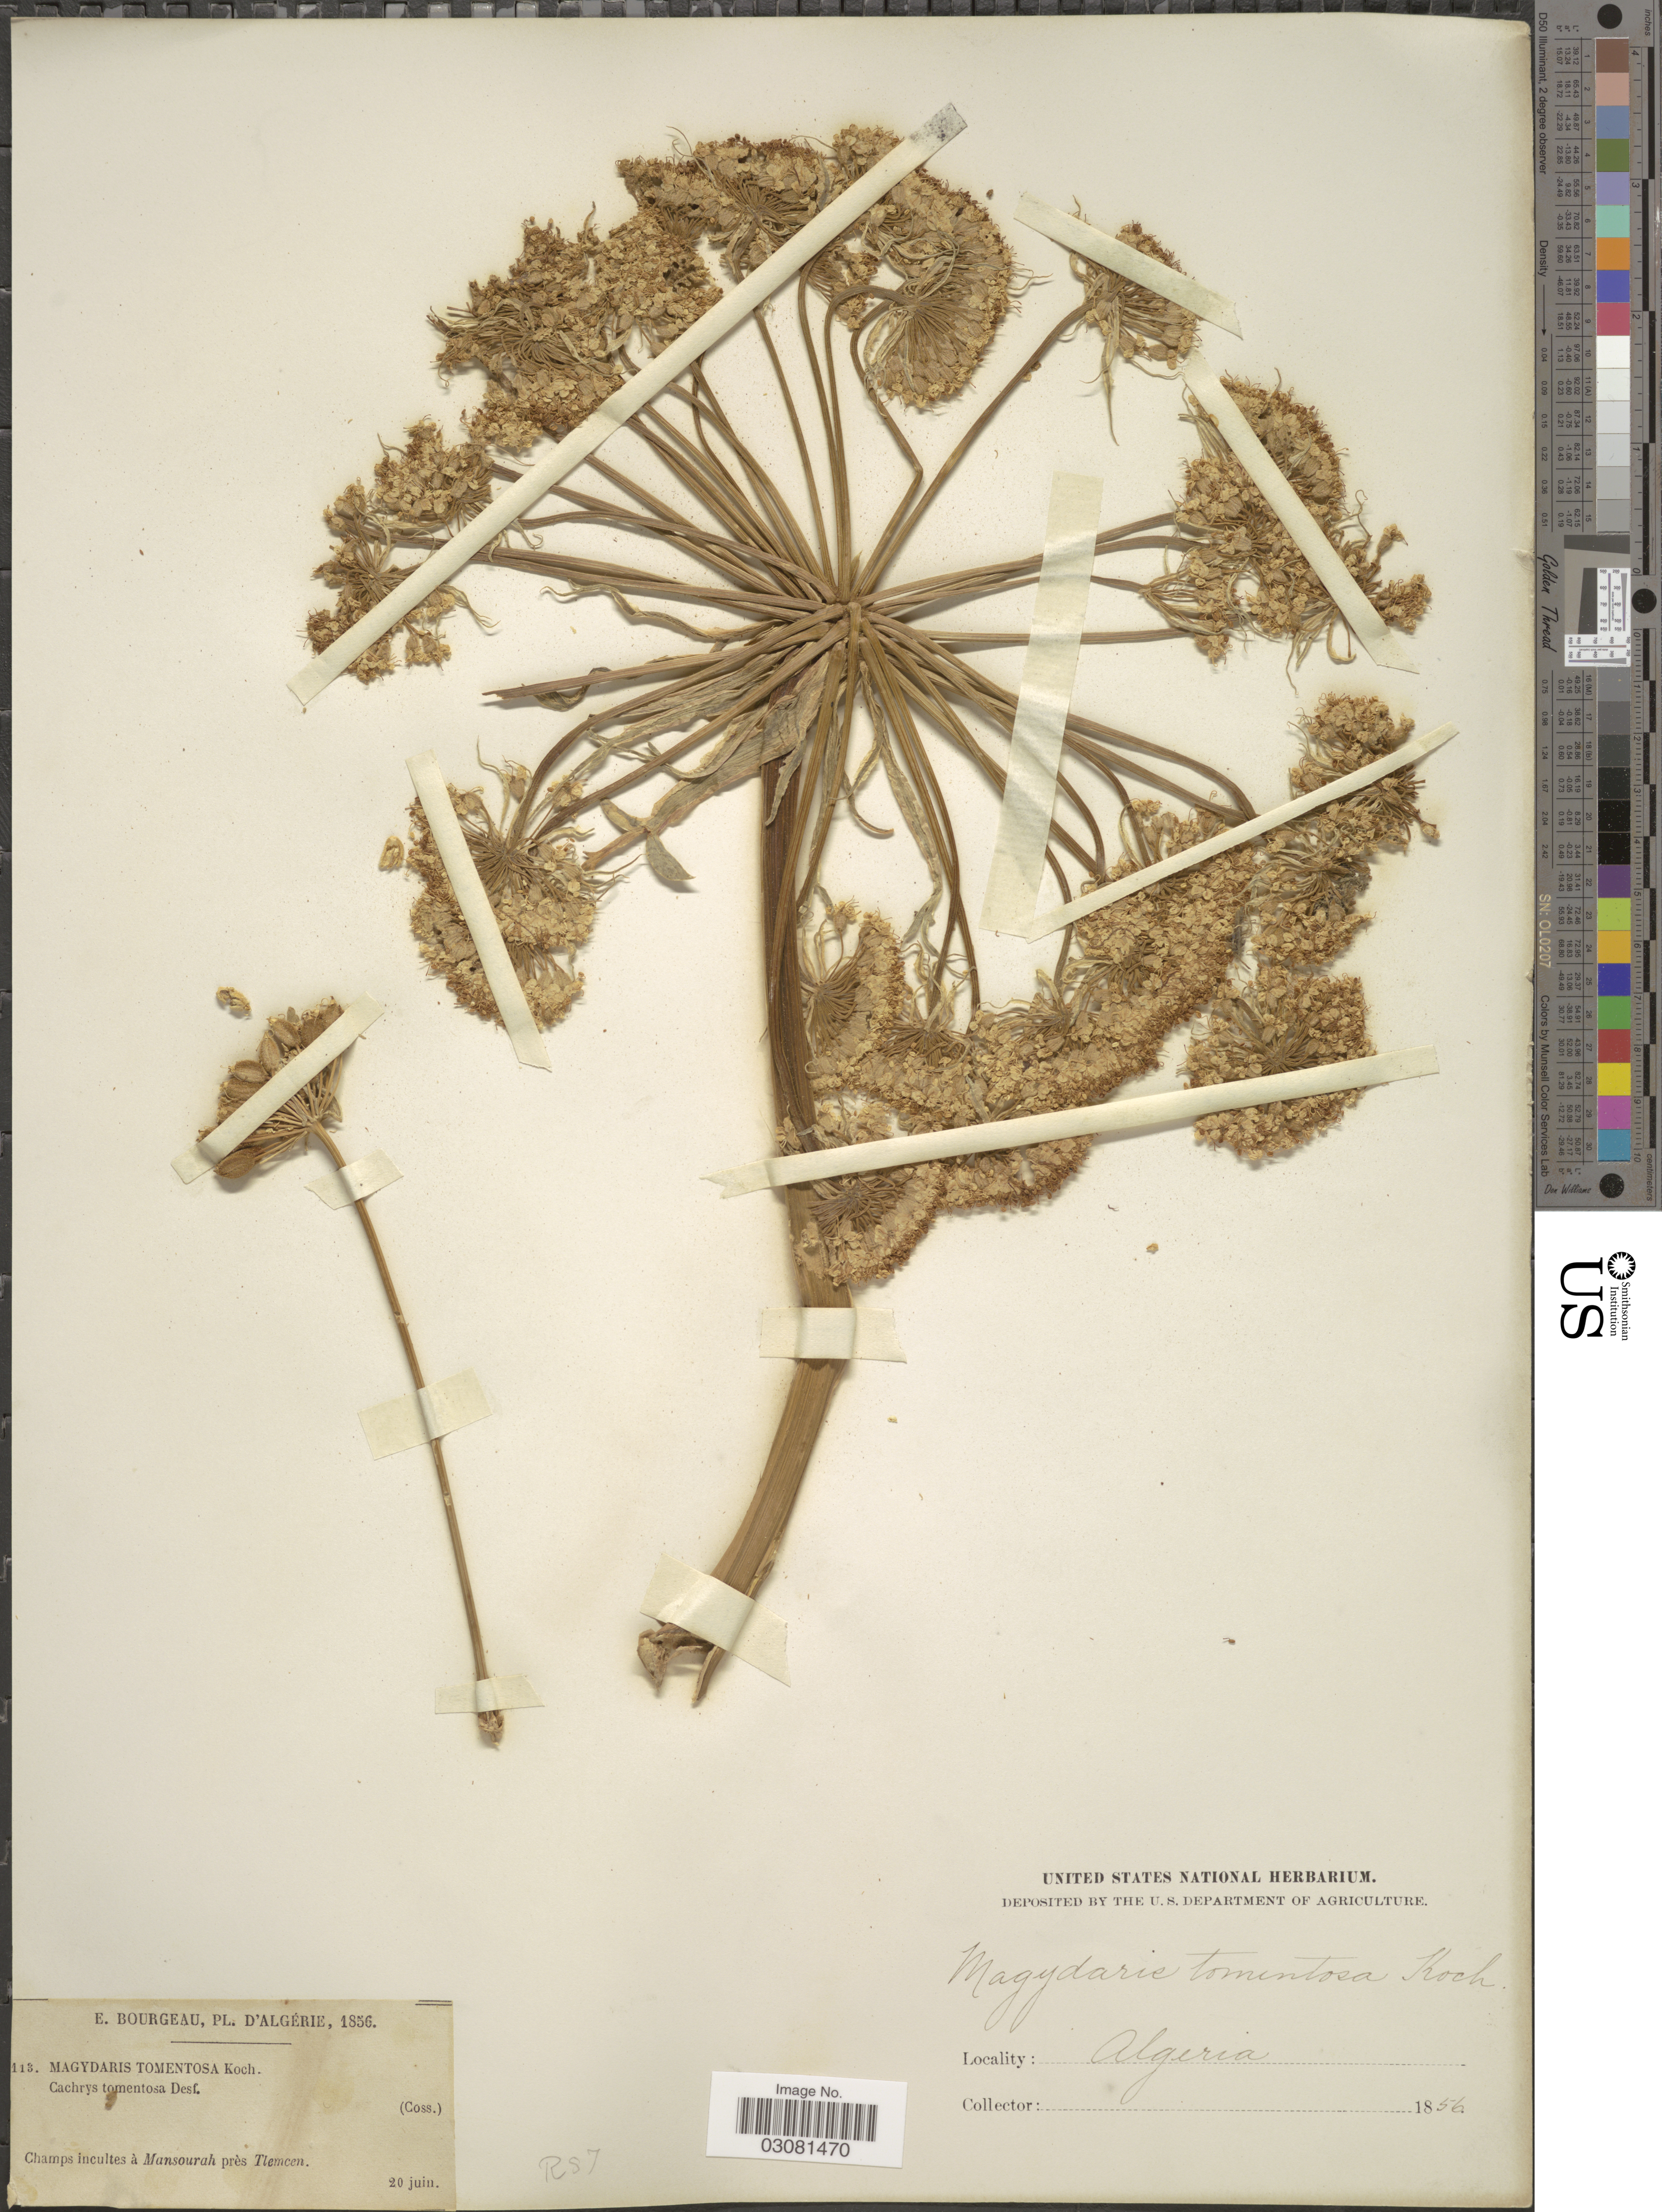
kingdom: Plantae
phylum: Tracheophyta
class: Magnoliopsida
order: Apiales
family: Apiaceae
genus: Magydaris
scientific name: Magydaris tomentosa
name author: (Desf.) W.D.J. Koch ex DC.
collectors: E. Bourgeau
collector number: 113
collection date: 1856-06-20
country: Algeria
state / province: Tlemcen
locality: Champs incultes à Mansourah près Tlemcen.